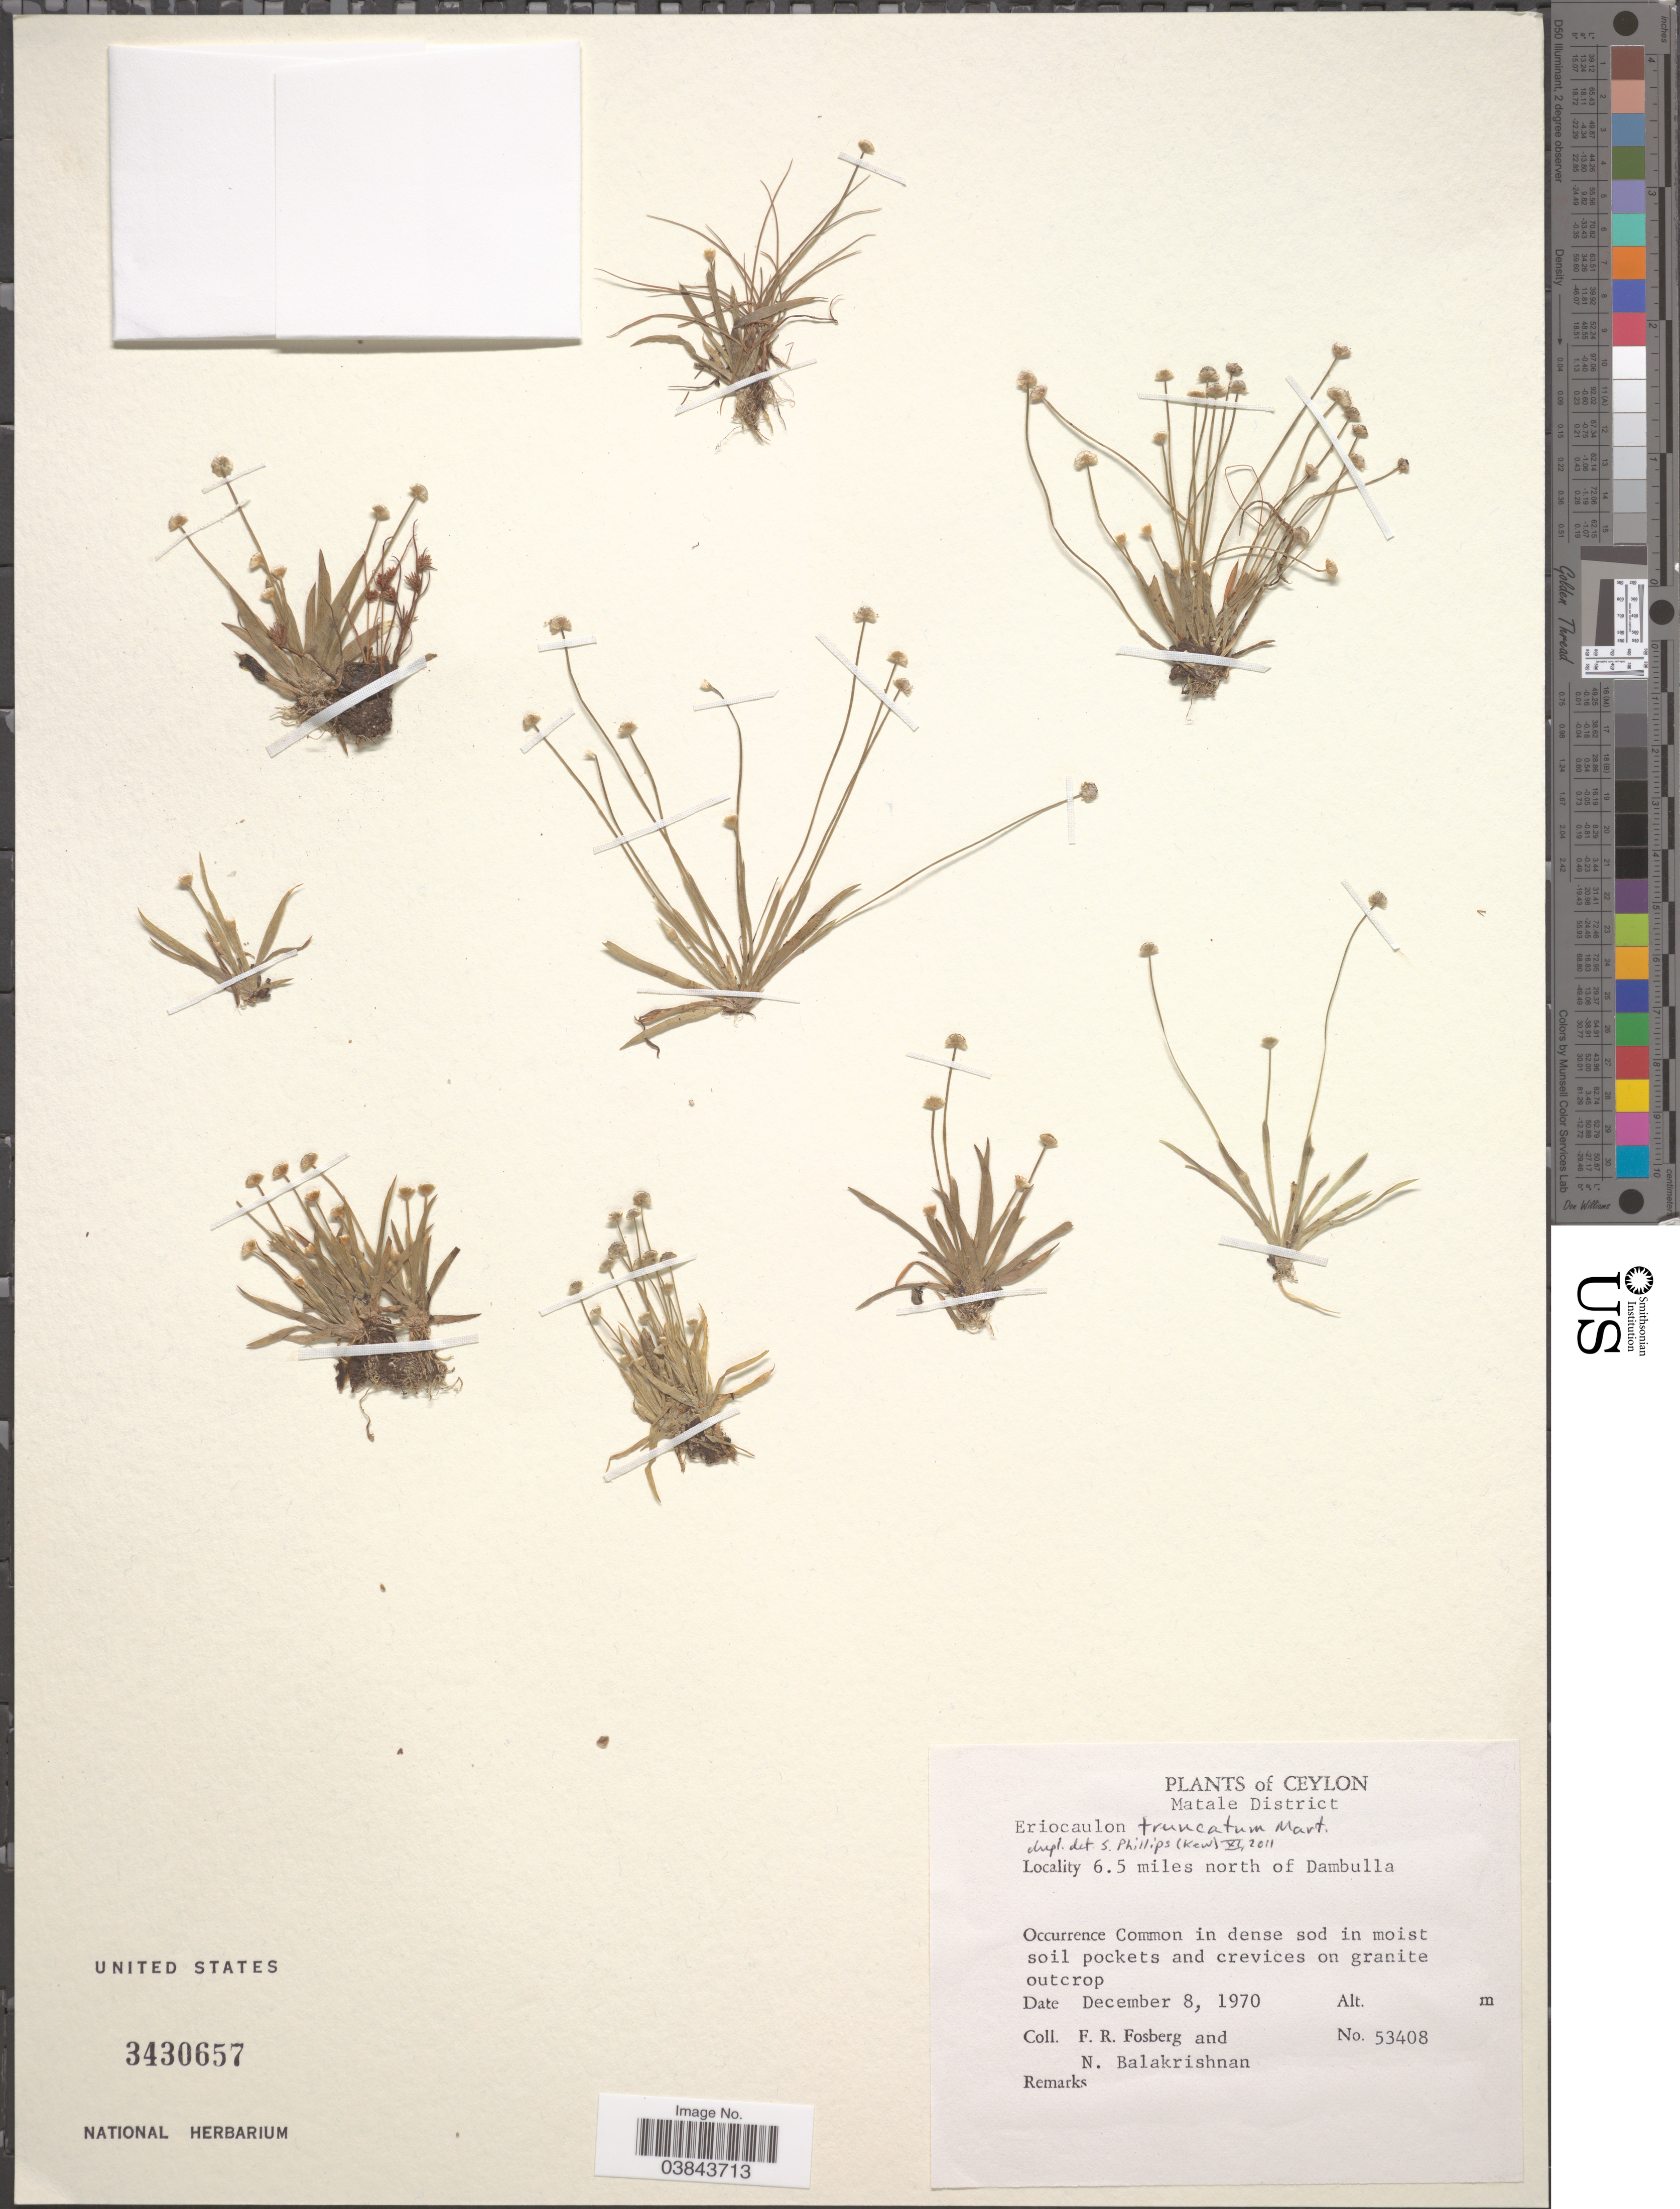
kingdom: Plantae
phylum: Tracheophyta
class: Liliopsida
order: Poales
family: Eriocaulaceae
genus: Eriocaulon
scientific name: Eriocaulon truncatum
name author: Buch.-Ham. ex Mart.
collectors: F. R. Fosberg & N. Balakrishnan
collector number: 53408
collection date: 1970-12-08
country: Sri Lanka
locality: Ceylon. Matale District. 6.5 miles north of Dambulla.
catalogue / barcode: US 3430657